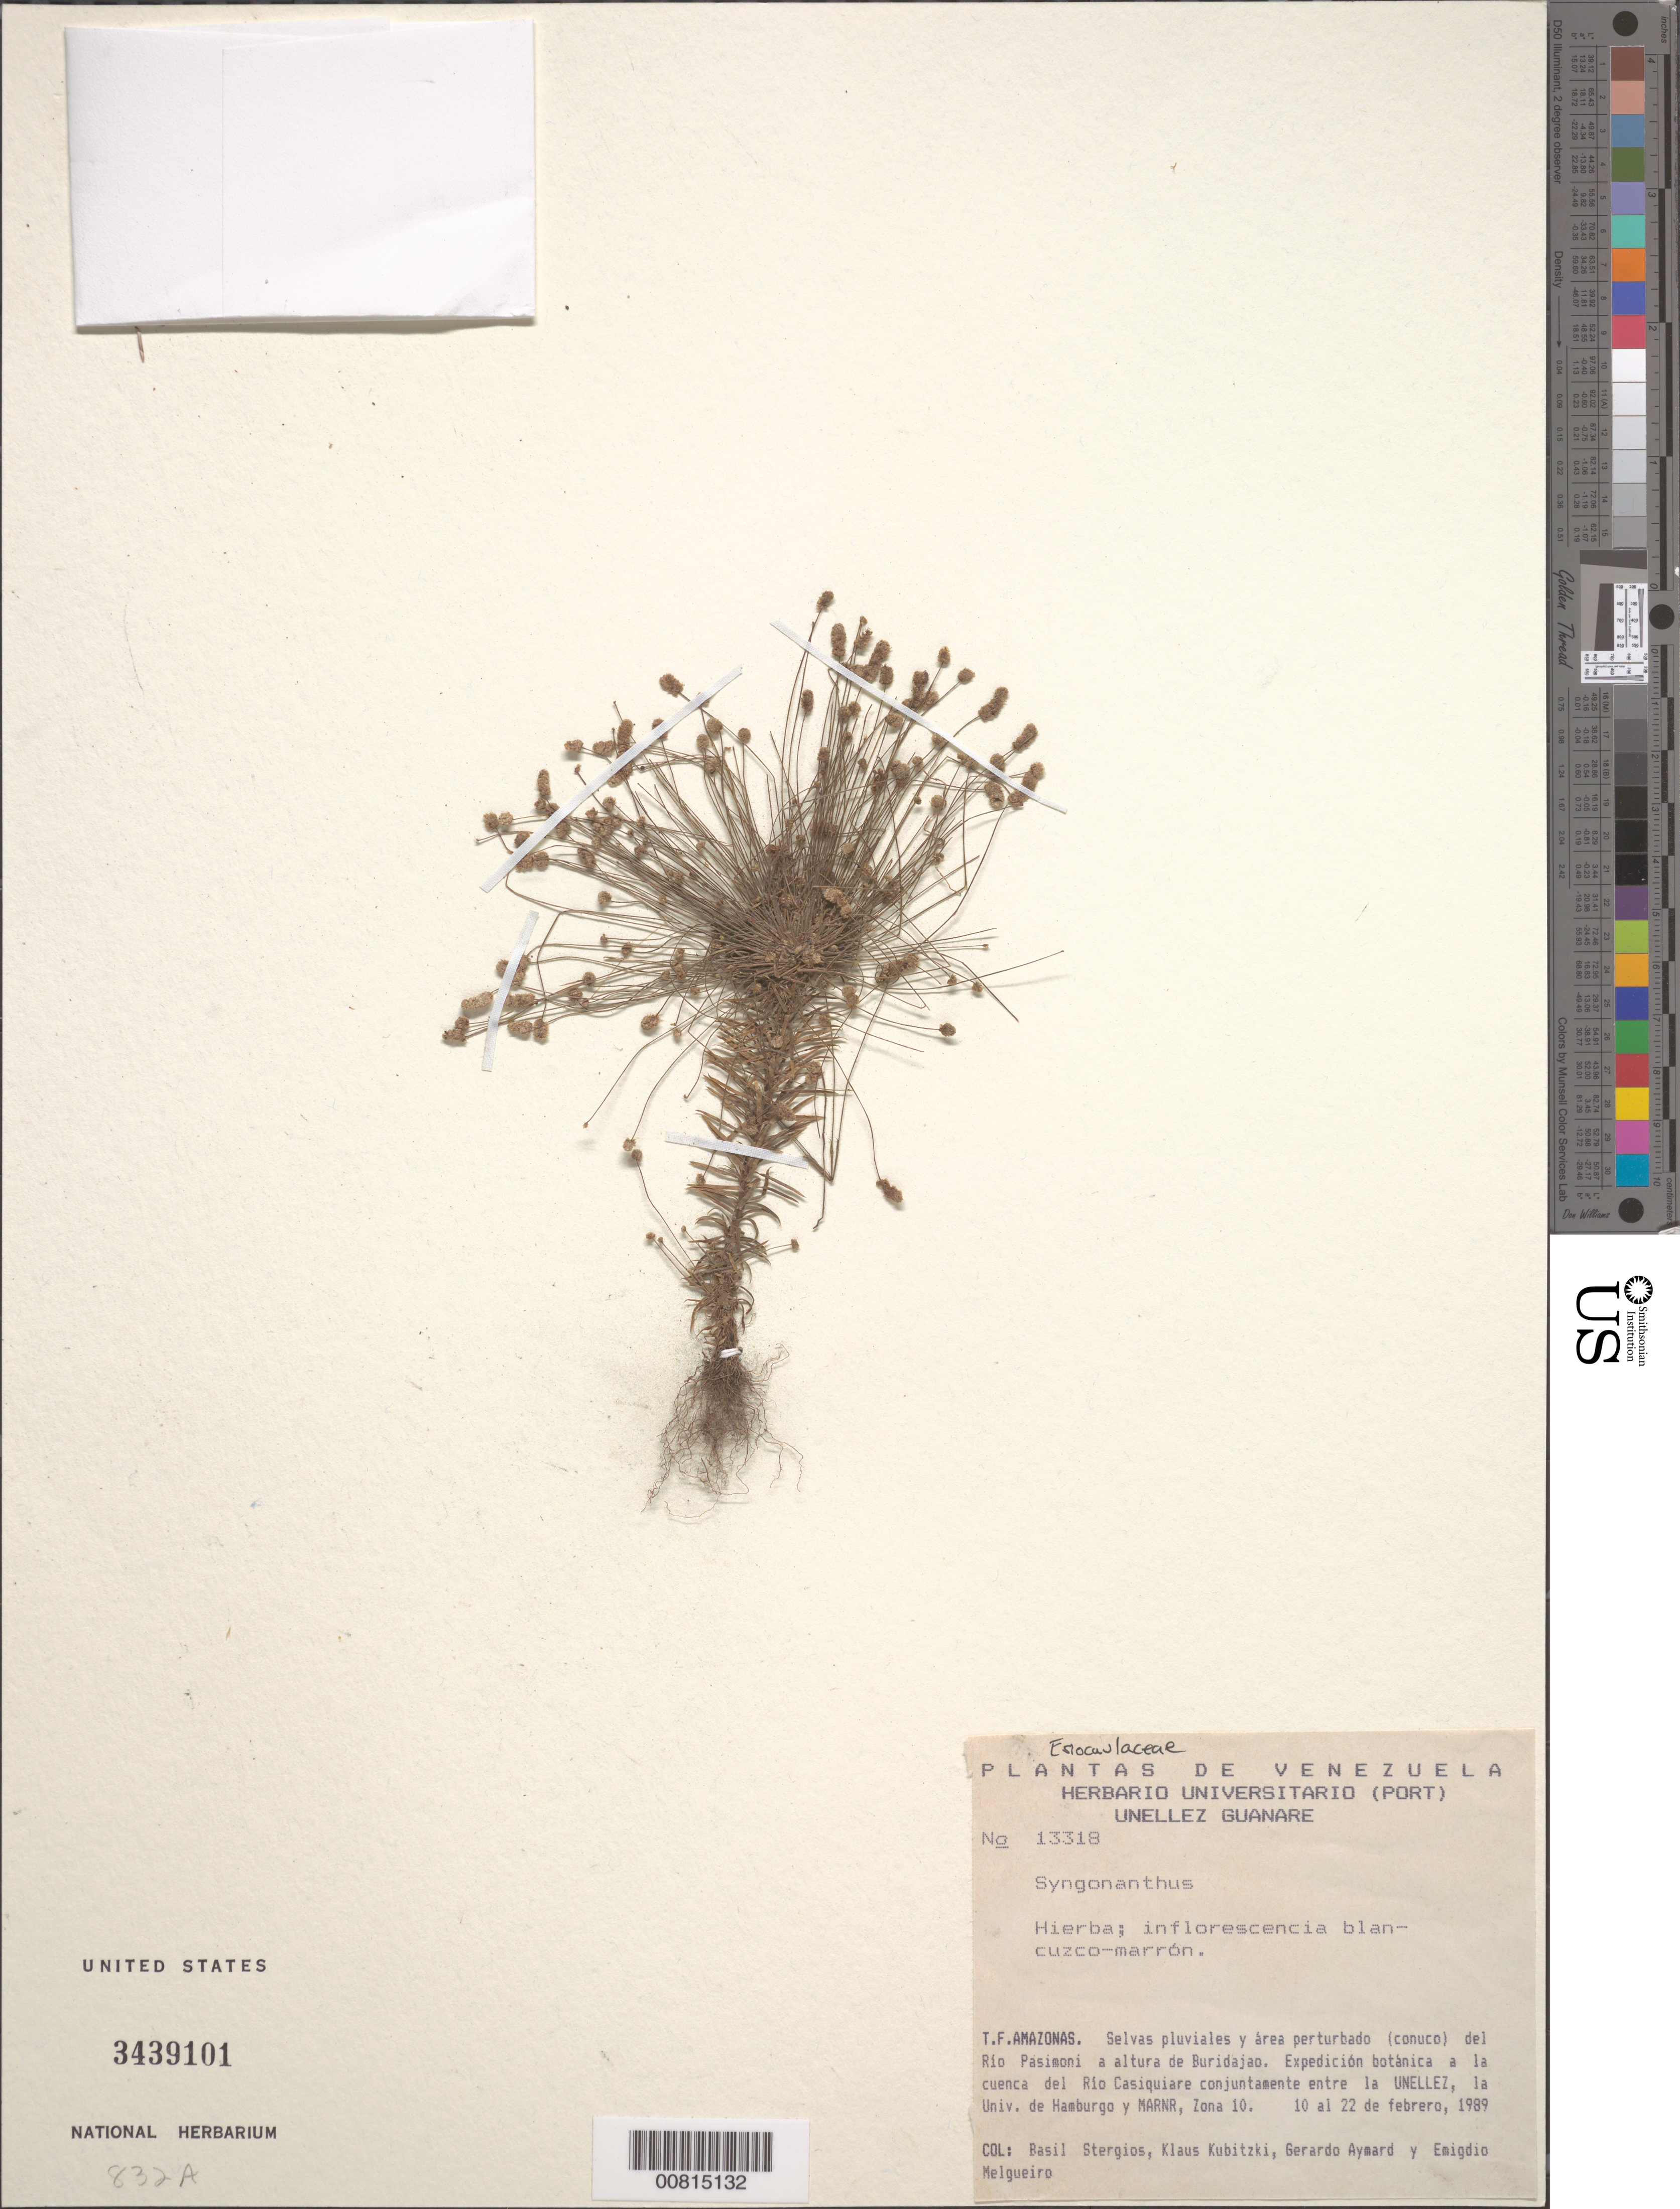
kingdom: Plantae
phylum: Tracheophyta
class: Liliopsida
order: Poales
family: Eriocaulaceae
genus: Syngonanthus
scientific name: Syngonanthus sp.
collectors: B. G. Stergios, K. Kubitzki, G. A. Aymard & E. Melgueiro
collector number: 13318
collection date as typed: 10-Feb-89 to 22-Feb-89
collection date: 1989-02-10/1989-02-22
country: Venezuela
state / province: Amazonas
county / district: Río Negro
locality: Río Casiquiare, Río Pasimoni, a altura de Buridajao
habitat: Selvas pluvials y area perturbado (conuco) del río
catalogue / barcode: US 3439101